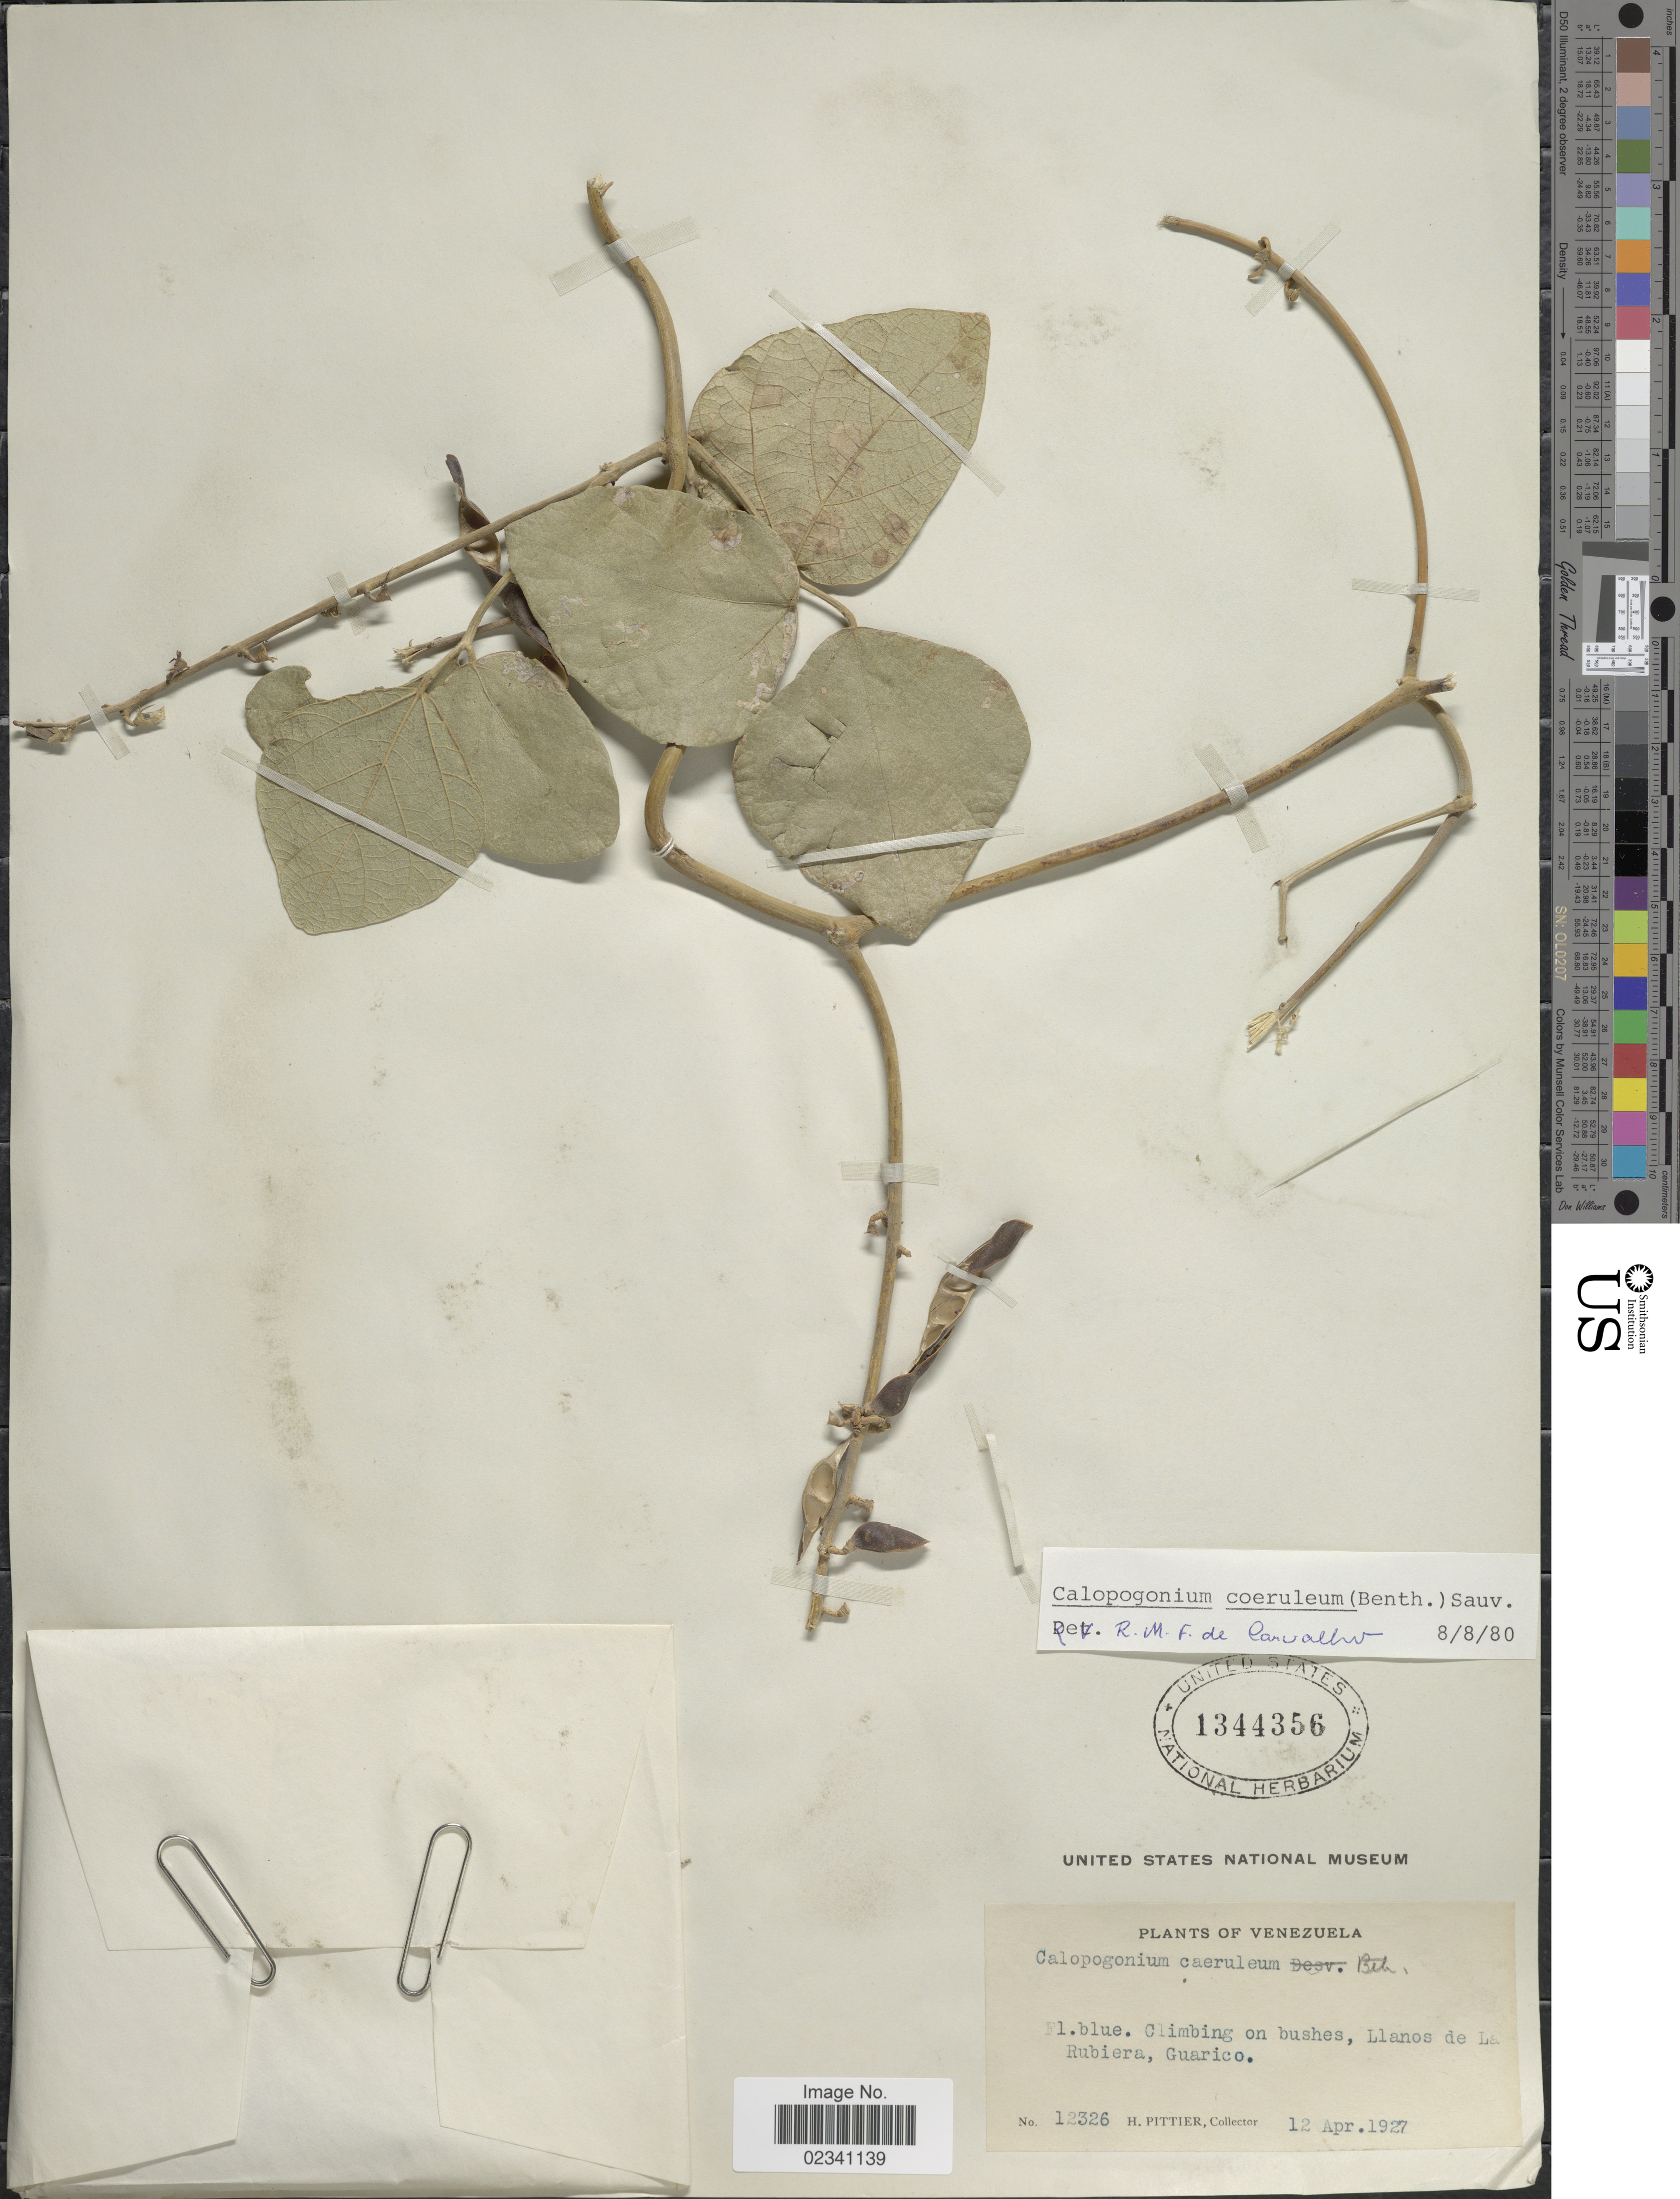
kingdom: Plantae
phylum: Tracheophyta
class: Magnoliopsida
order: Fabales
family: Fabaceae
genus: Calopogonium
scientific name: Calopogonium caeruleum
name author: (Benth.) C. Wright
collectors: H. F. Pittier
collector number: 12326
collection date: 1927-04-12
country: Venezuela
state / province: Guárico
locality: Llanos de La Rubiera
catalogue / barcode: US 1344356